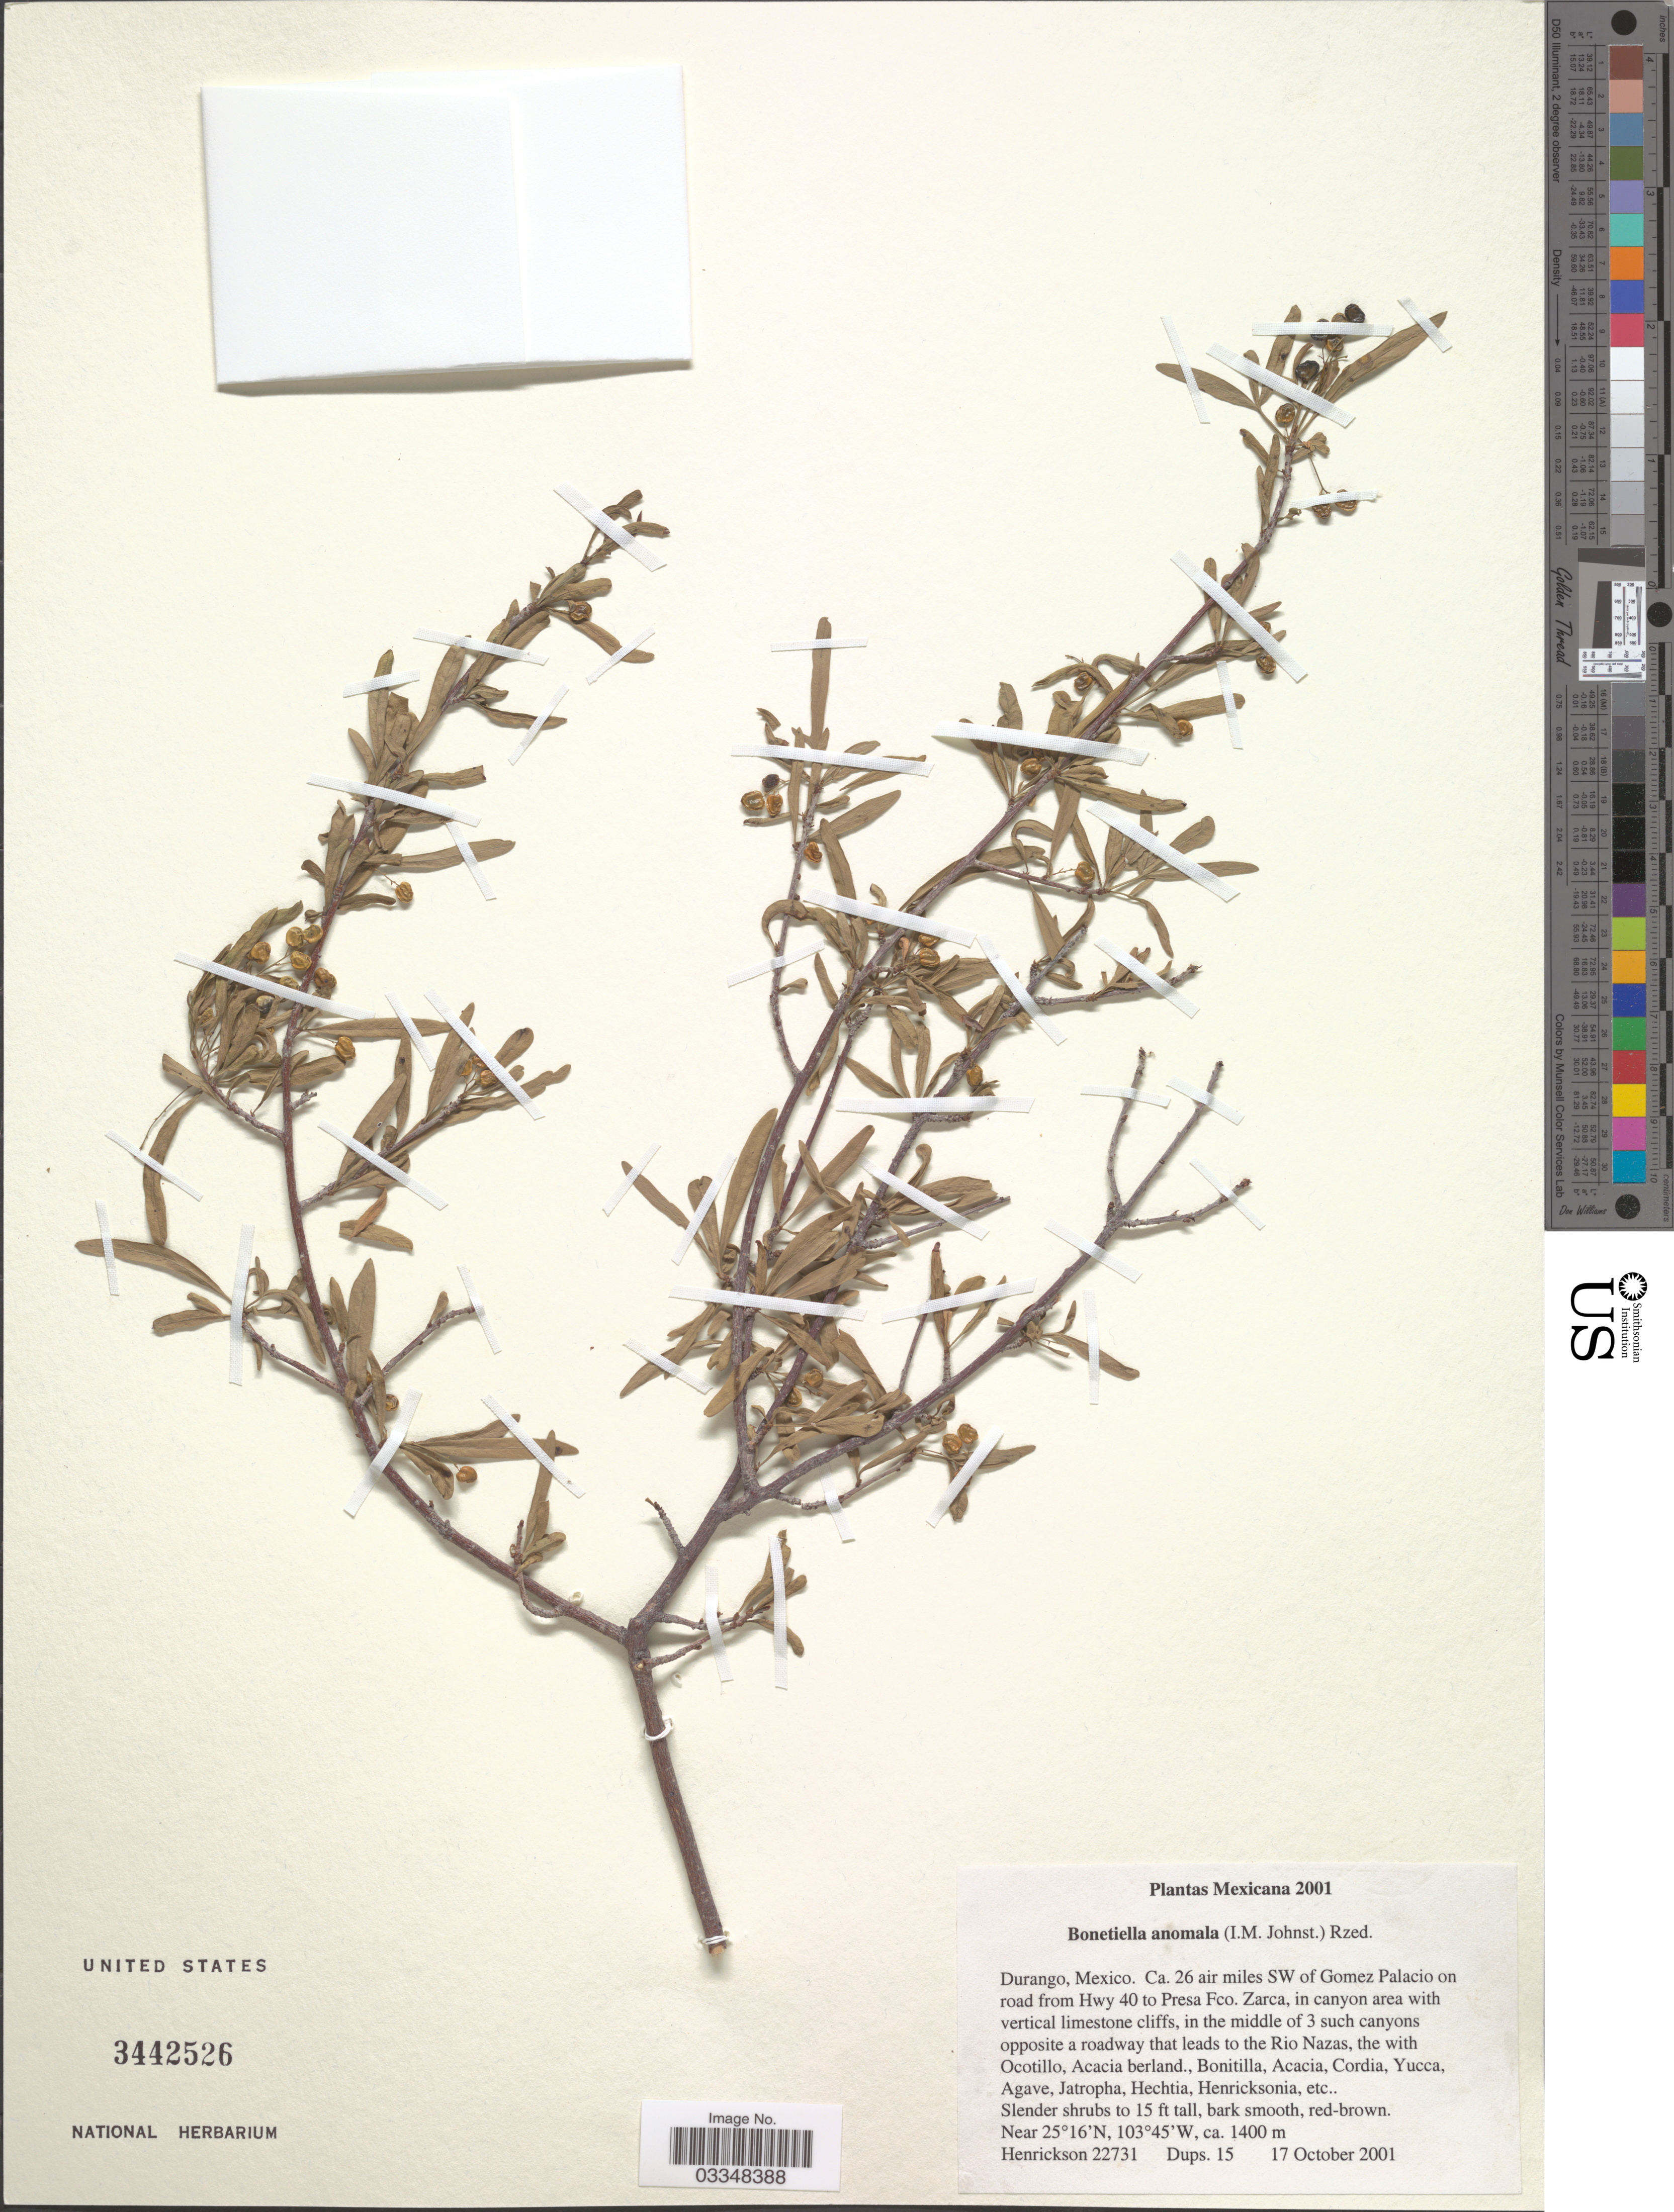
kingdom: Plantae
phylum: Tracheophyta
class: Magnoliopsida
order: Sapindales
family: Anacardiaceae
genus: Bonetiella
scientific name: Bonetiella anomala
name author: (I.M. Johnst.) Rzed.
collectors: -. Henrickson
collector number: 22731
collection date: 2001-10-17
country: Mexico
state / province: Durango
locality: Ca. 26 air miles SW of Gomez Palacio on road from Hwy 40 to Presa Fco. Zarca, in canyon area with vertical limestone cliffs, in the middle of 3 such canyons opposite a roadway that leads to the Rio Nazas.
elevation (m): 1400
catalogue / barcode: US 3442526